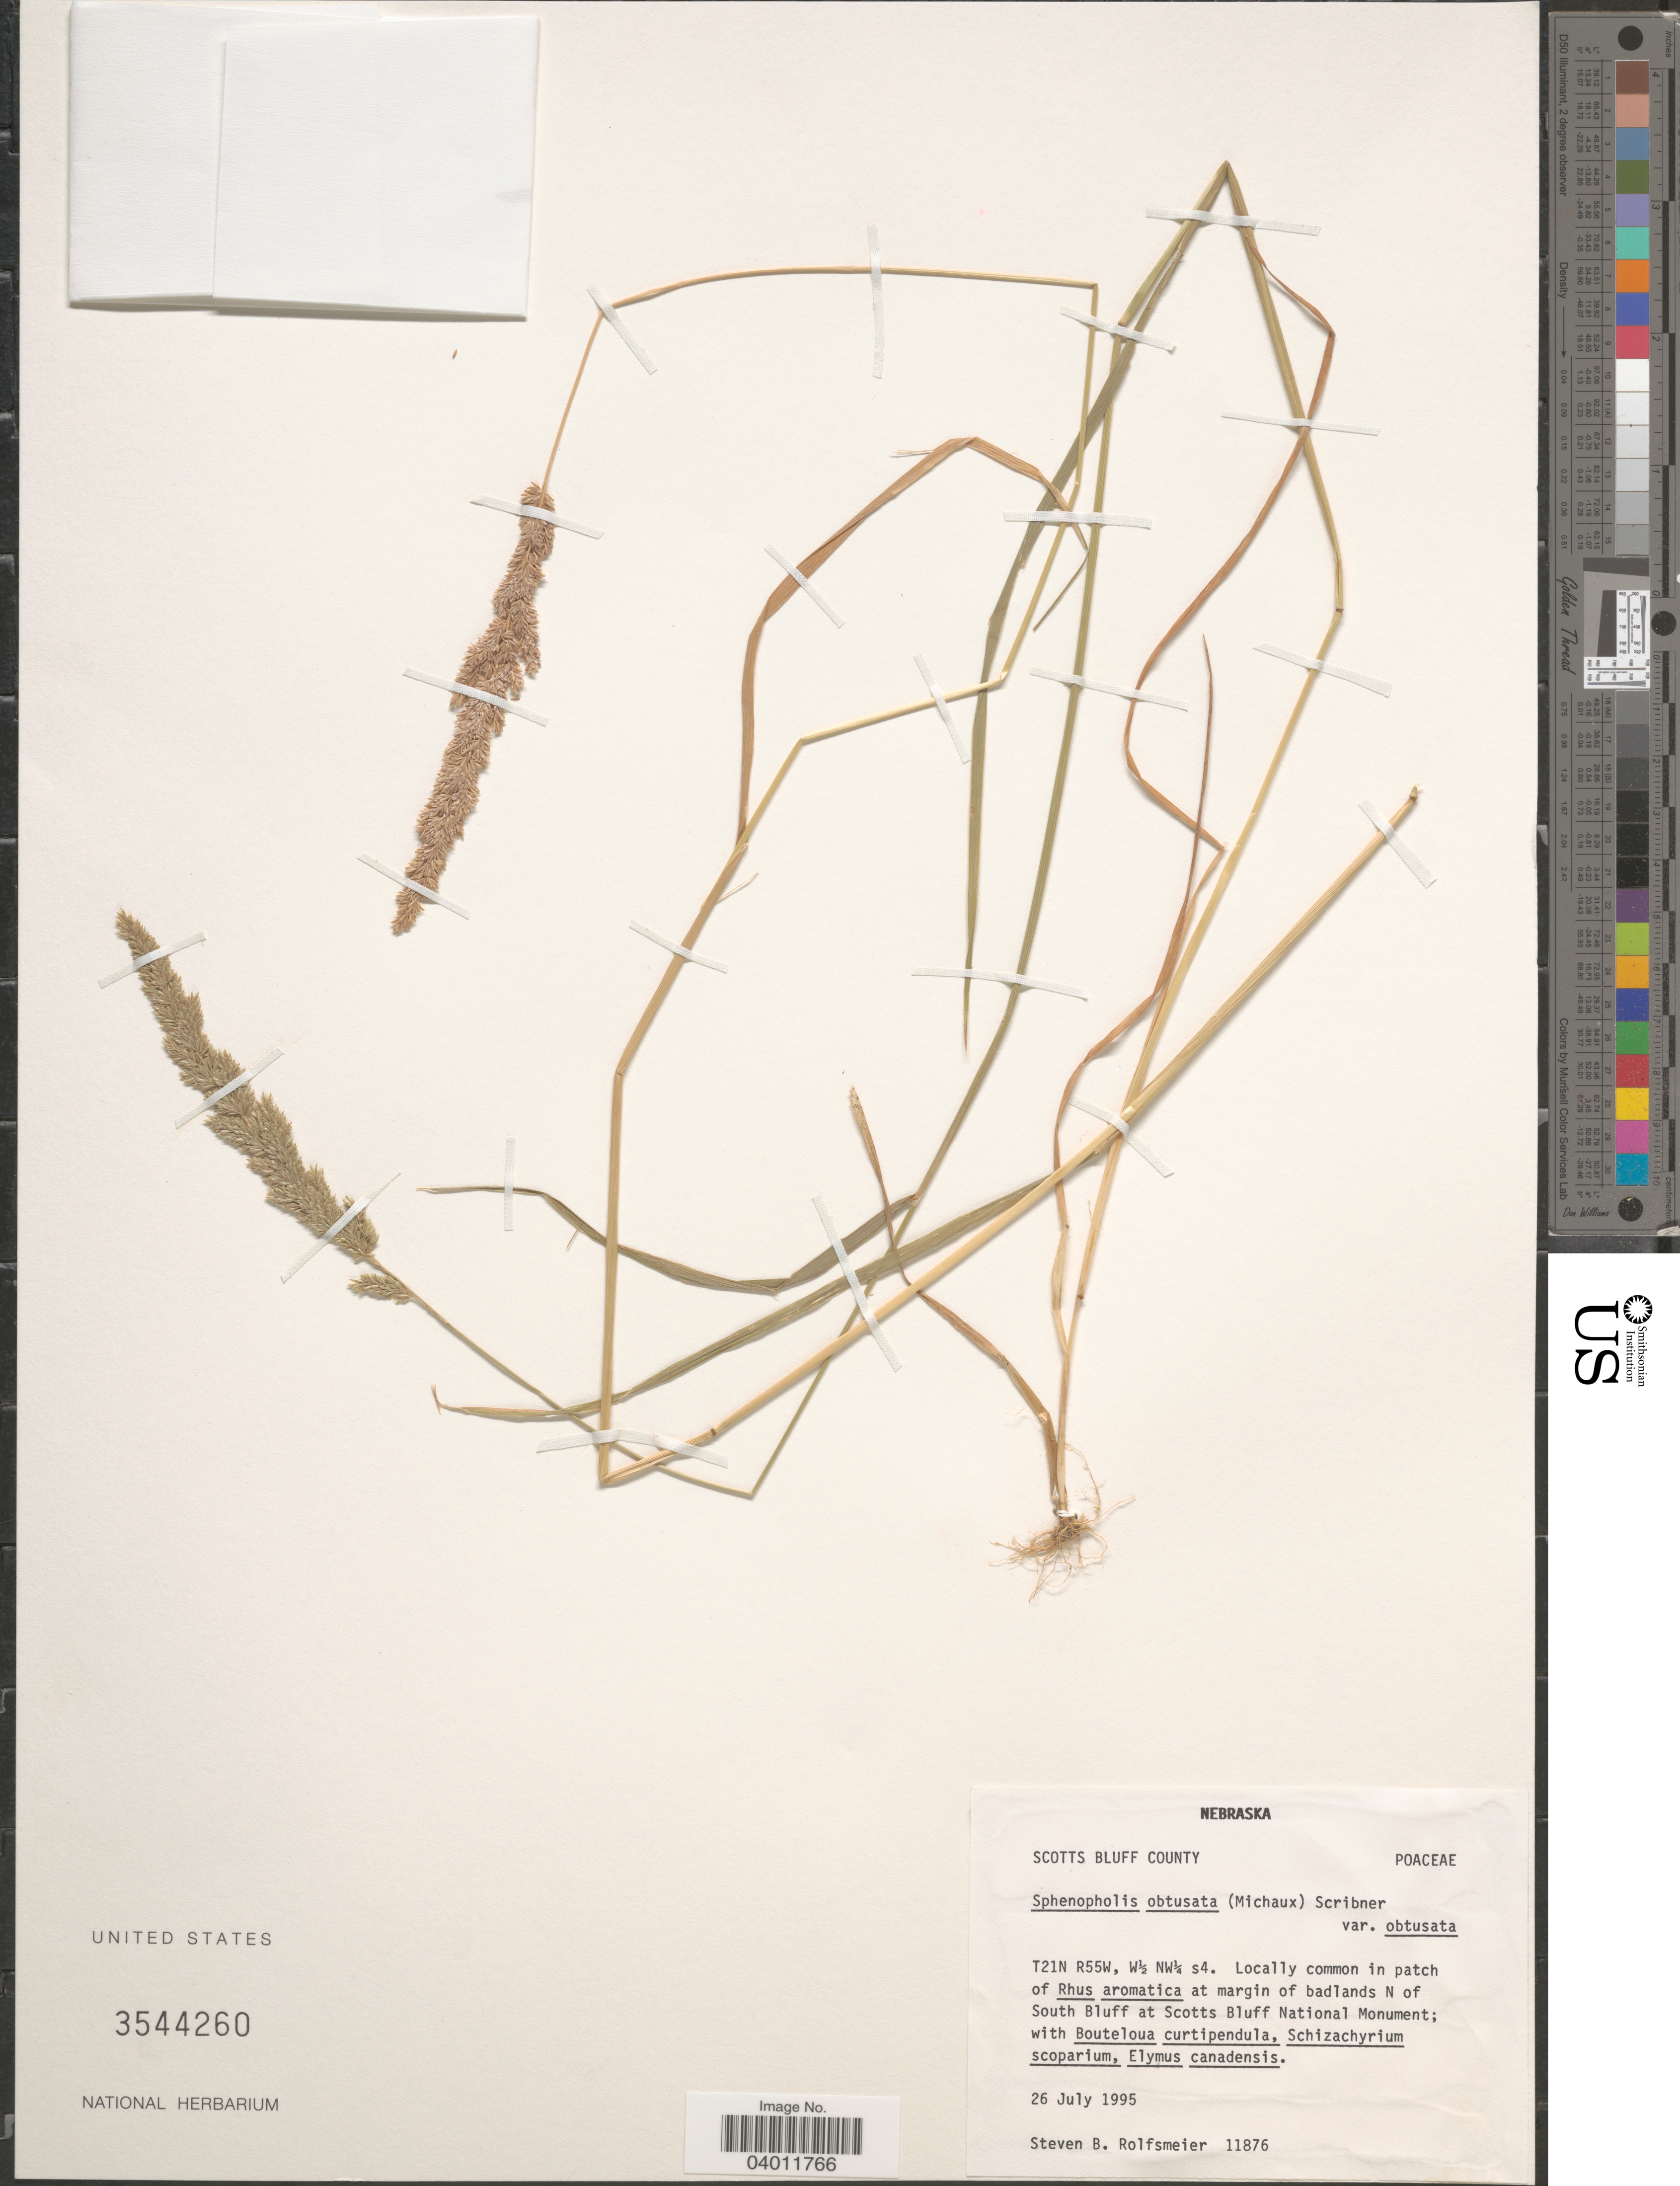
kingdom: Plantae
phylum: Tracheophyta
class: Liliopsida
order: Poales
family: Poaceae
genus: Sphenopholis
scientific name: Sphenopholis obtusata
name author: (Michx.) Scribn.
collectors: S. Rolfsmeier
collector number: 11876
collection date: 1995-07-26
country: United States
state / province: Nebraska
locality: Scotts Bluff County. T21N R55W, W½ NW¼ s4. Locally common in patch of Rhus aromatica at margin of badlands N of South Bluff at Scotts Bluff National Monument.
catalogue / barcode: US 3544260